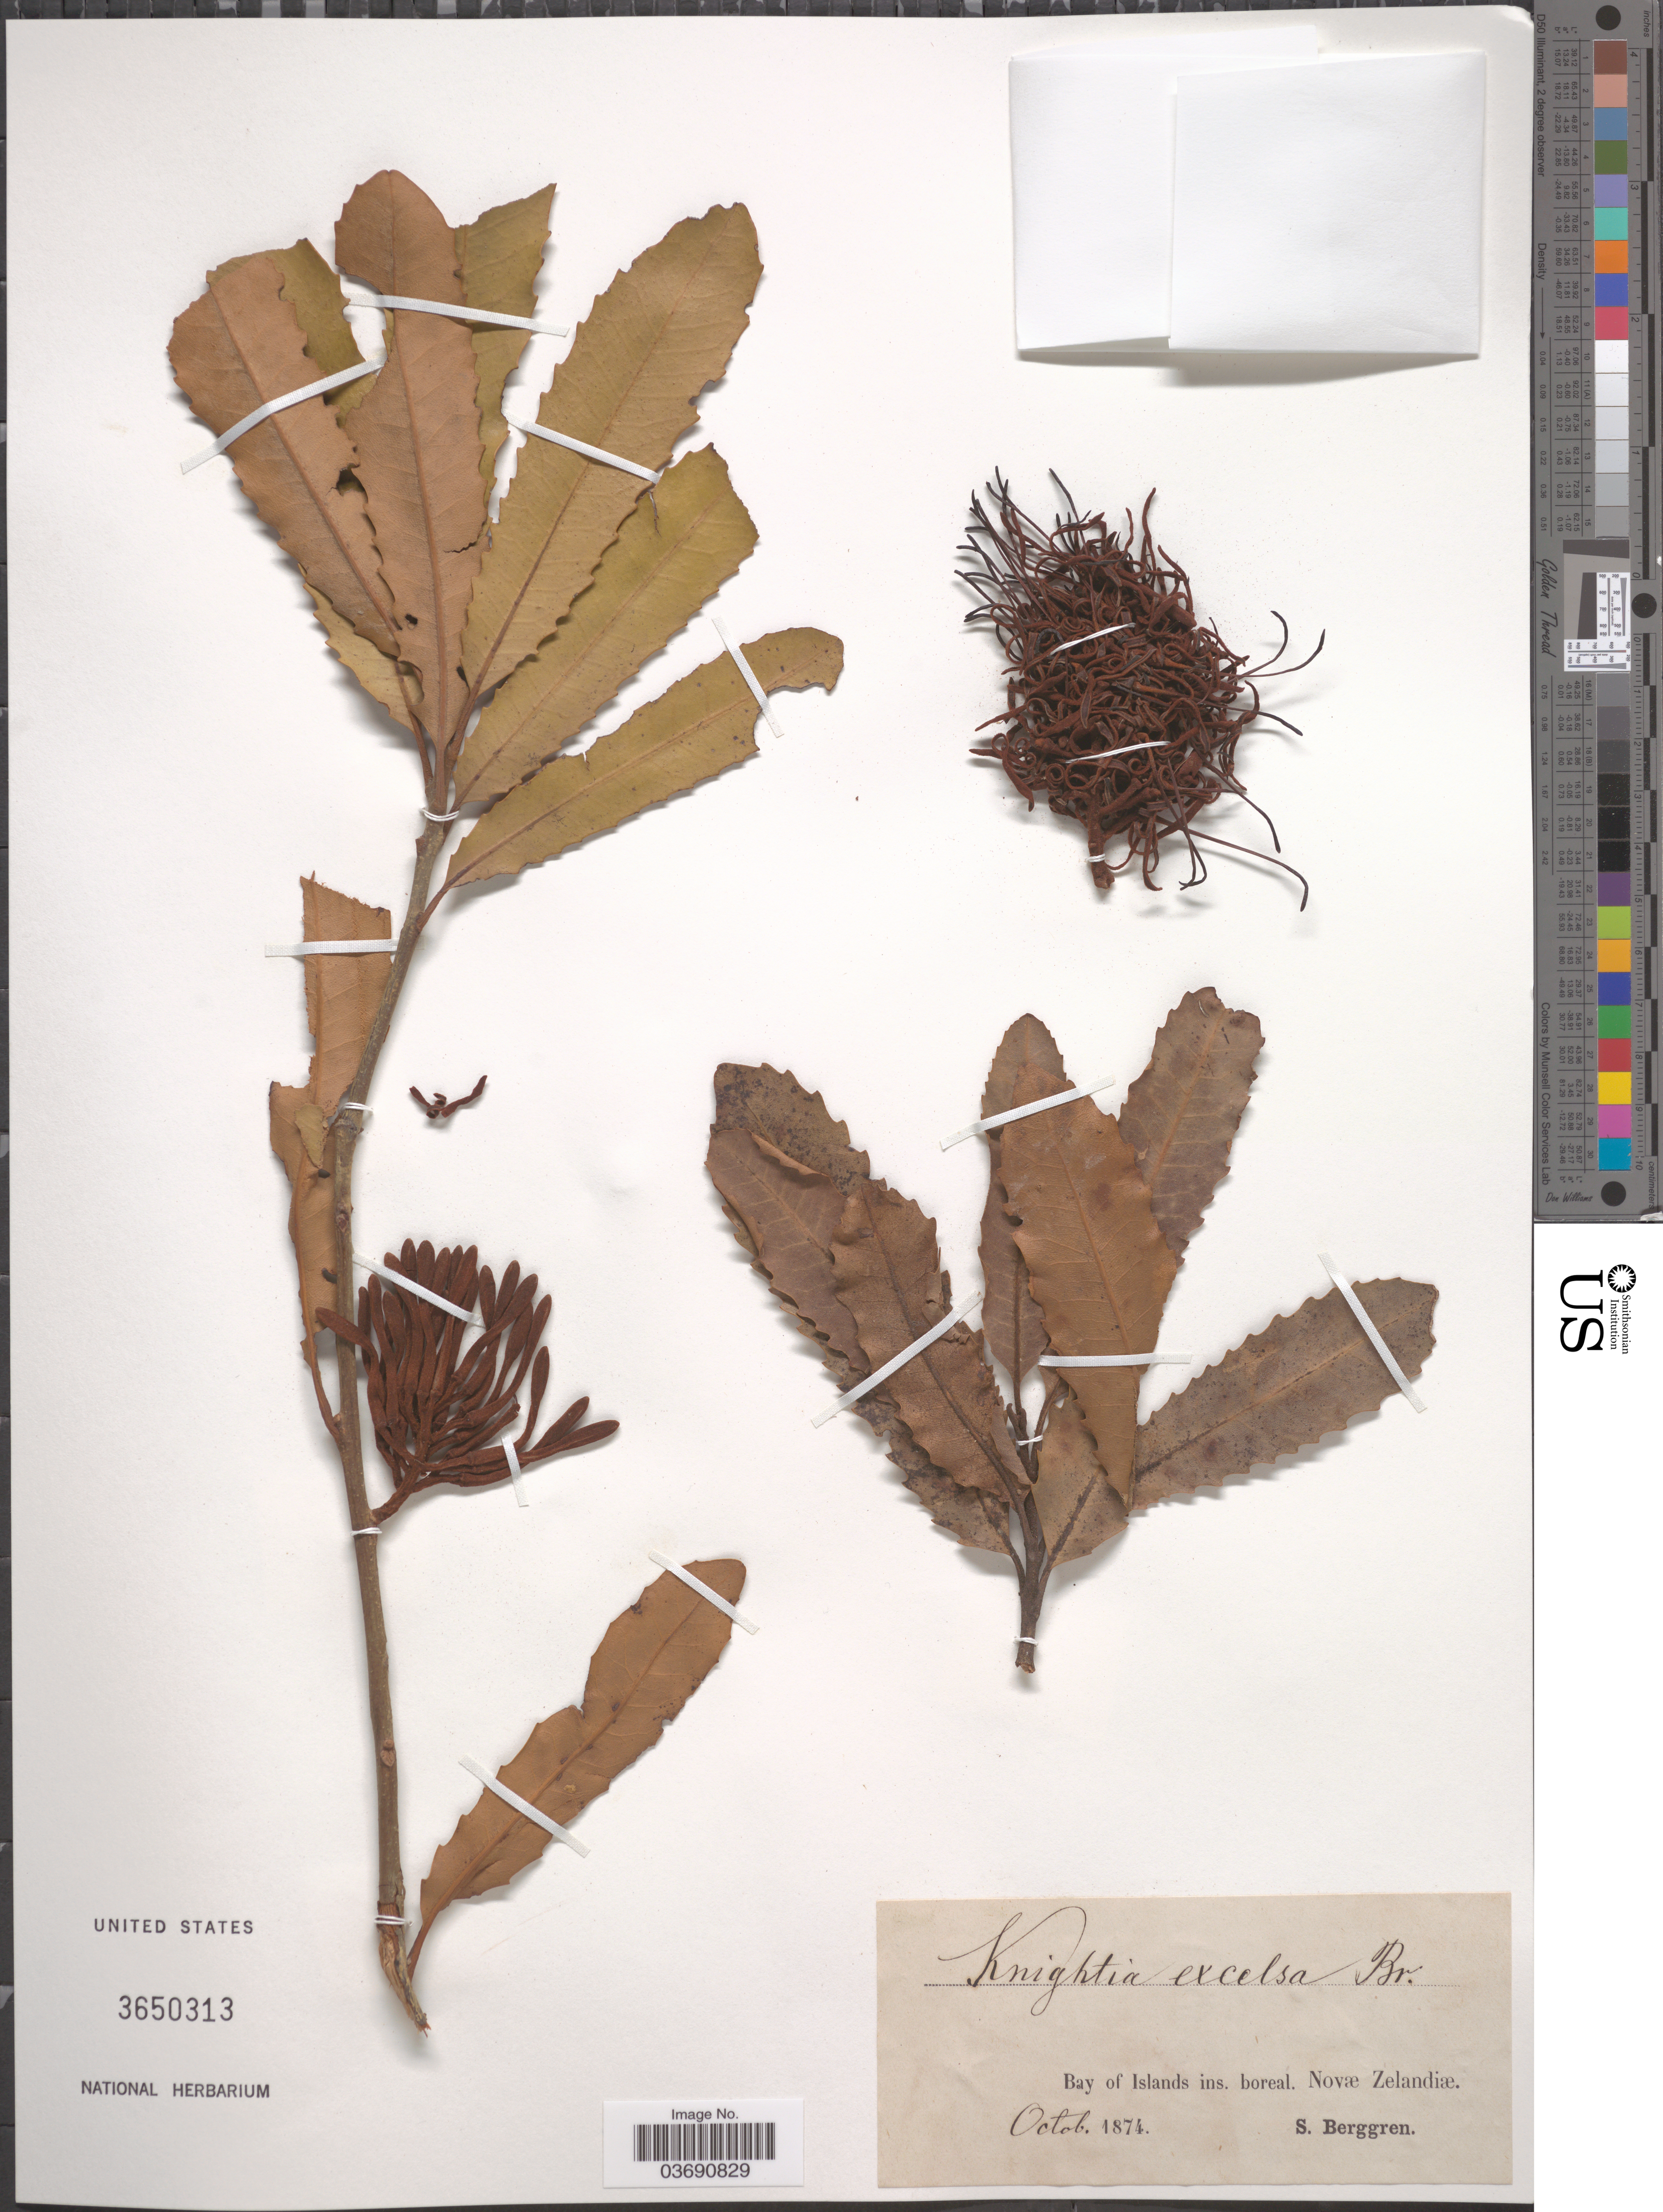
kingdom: Plantae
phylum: Tracheophyta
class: Magnoliopsida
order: Proteales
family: Proteaceae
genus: Knightia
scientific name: Knightia excelsa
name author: R. Br.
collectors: S. Berggren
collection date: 1874-10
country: New Zealand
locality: Bay of Islands ins. boreal. Novæ Zelandiæ.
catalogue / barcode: US 3650313